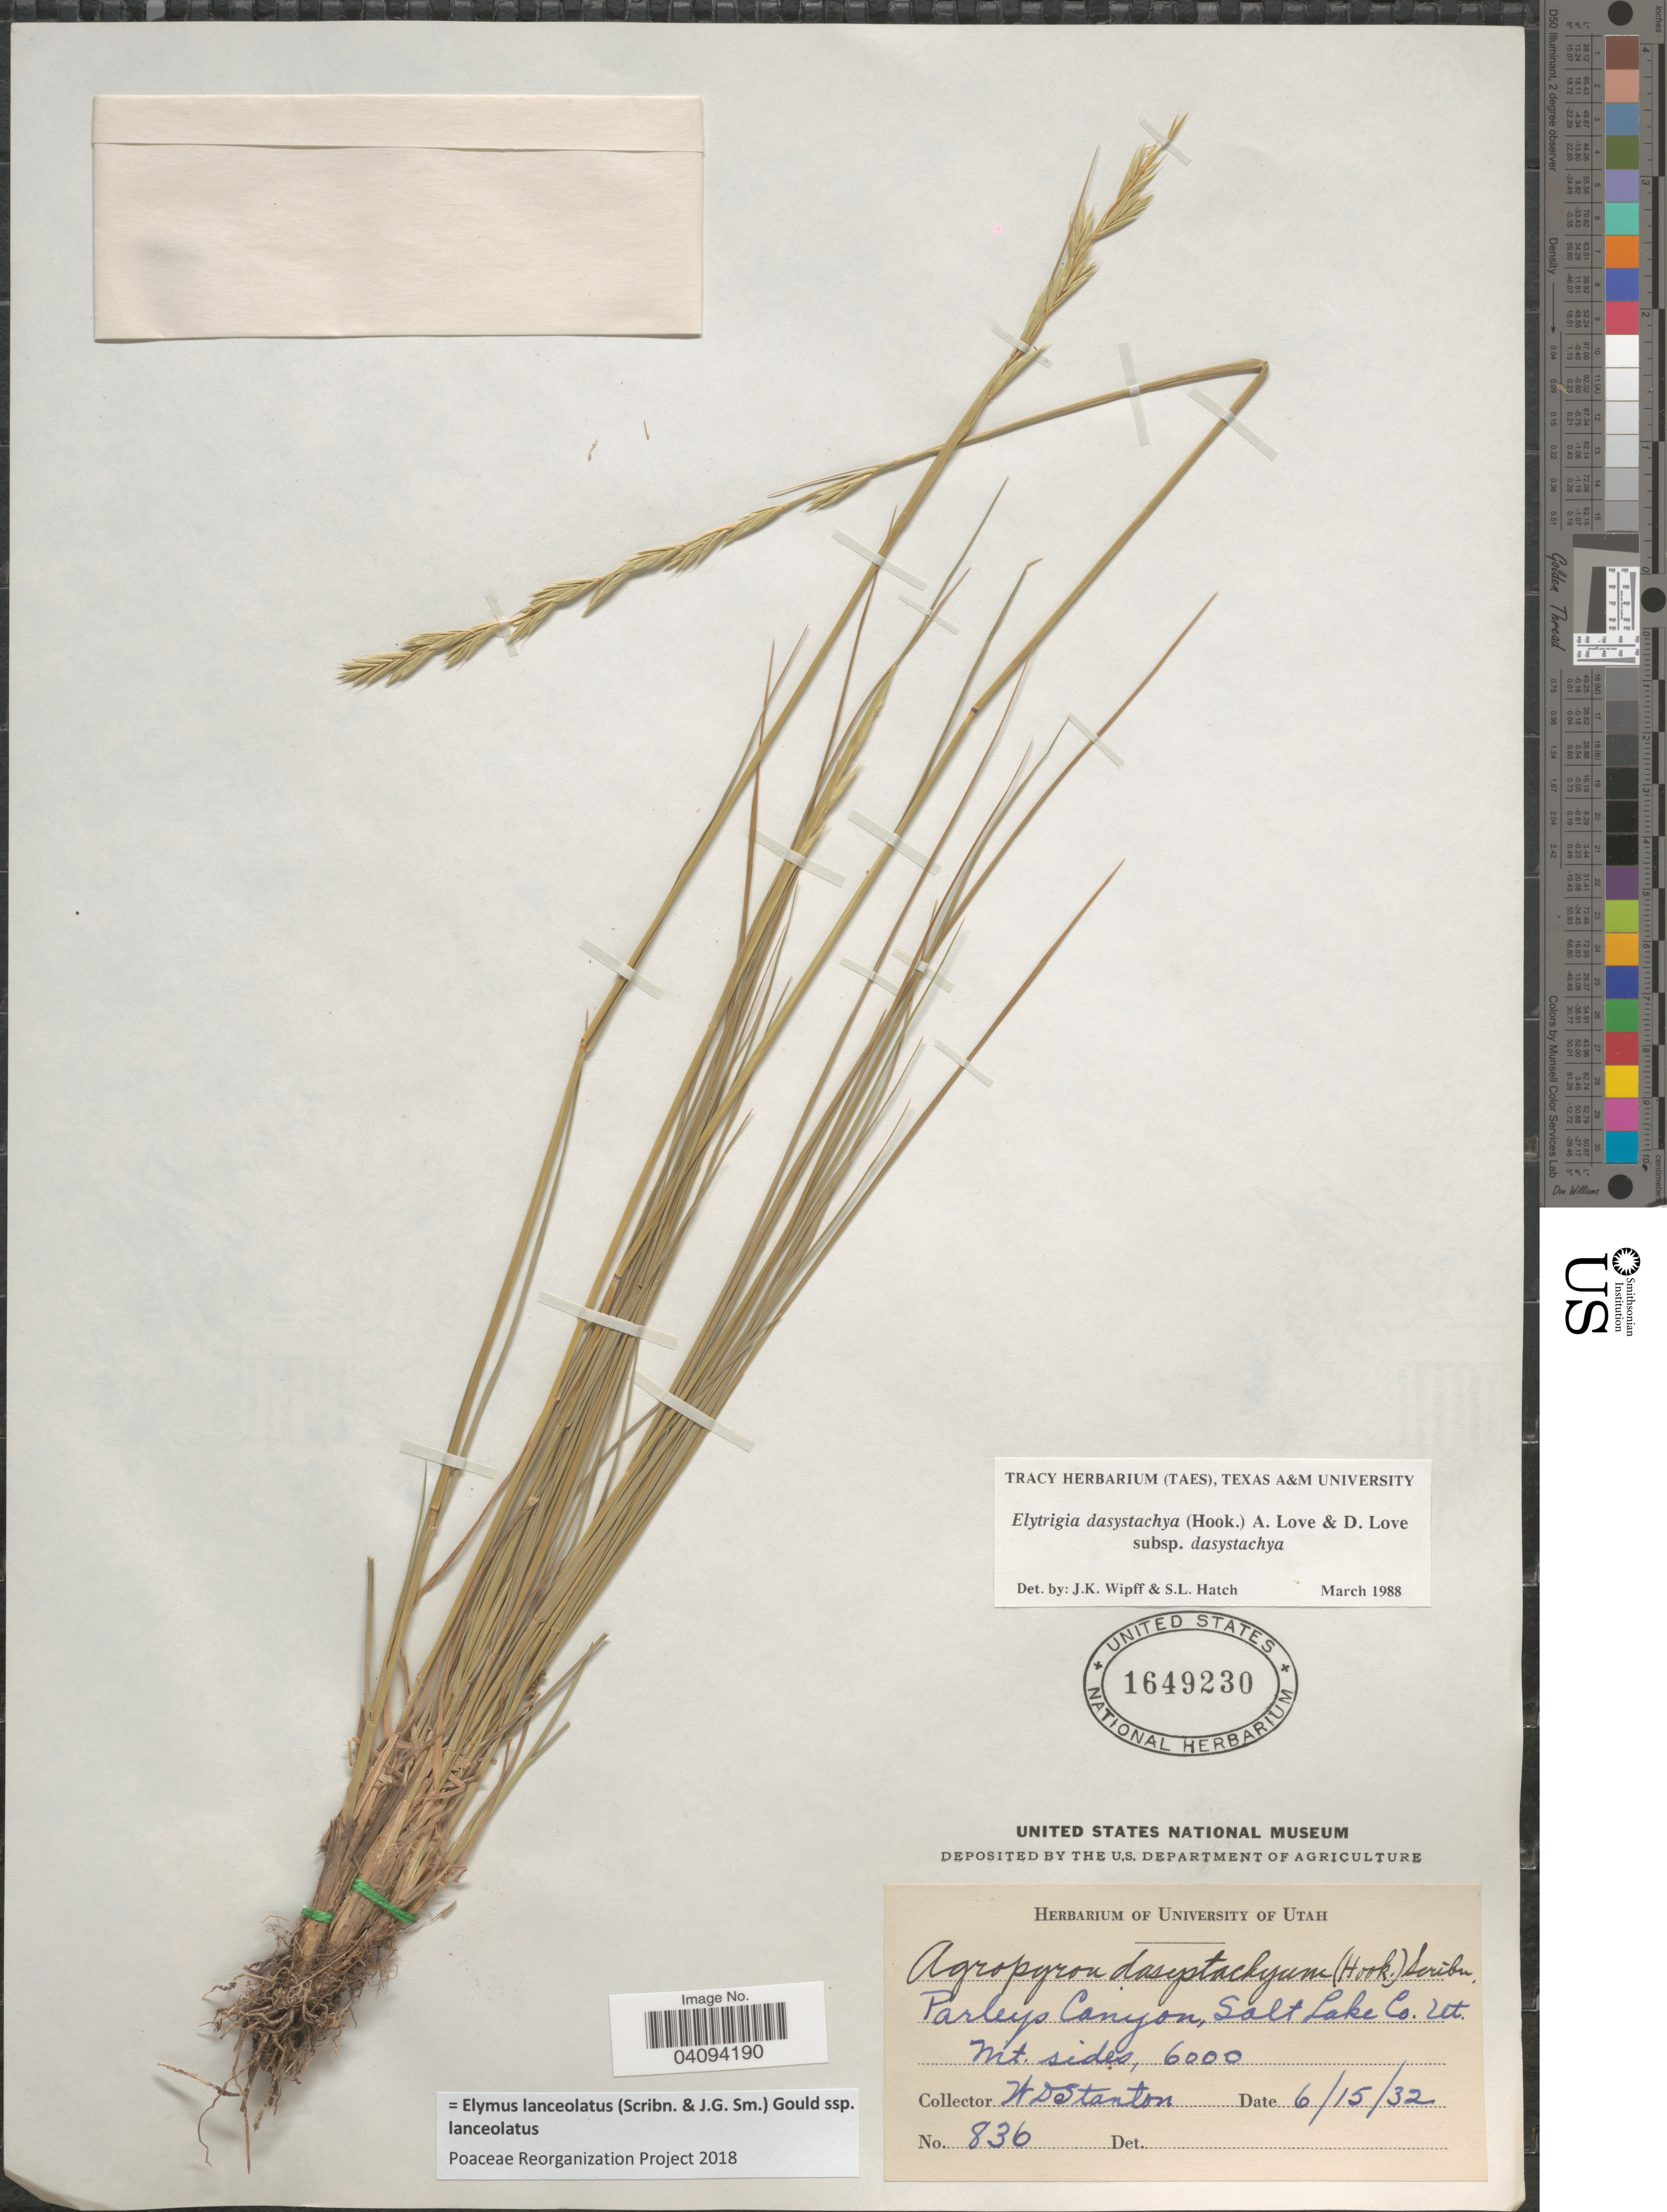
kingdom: Plantae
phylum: Tracheophyta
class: Liliopsida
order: Poales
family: Poaceae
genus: Elymus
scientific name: Elymus lanceolatus subsp. lanceolatus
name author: (Scribn. & J.G. Sm.) Gould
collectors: W. Stanton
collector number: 836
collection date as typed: Transcribed d/m/y: 15/6/32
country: United States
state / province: Utah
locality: Parleys Canyon, Salt Lake Co. Mt. sides.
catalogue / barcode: US 1649230